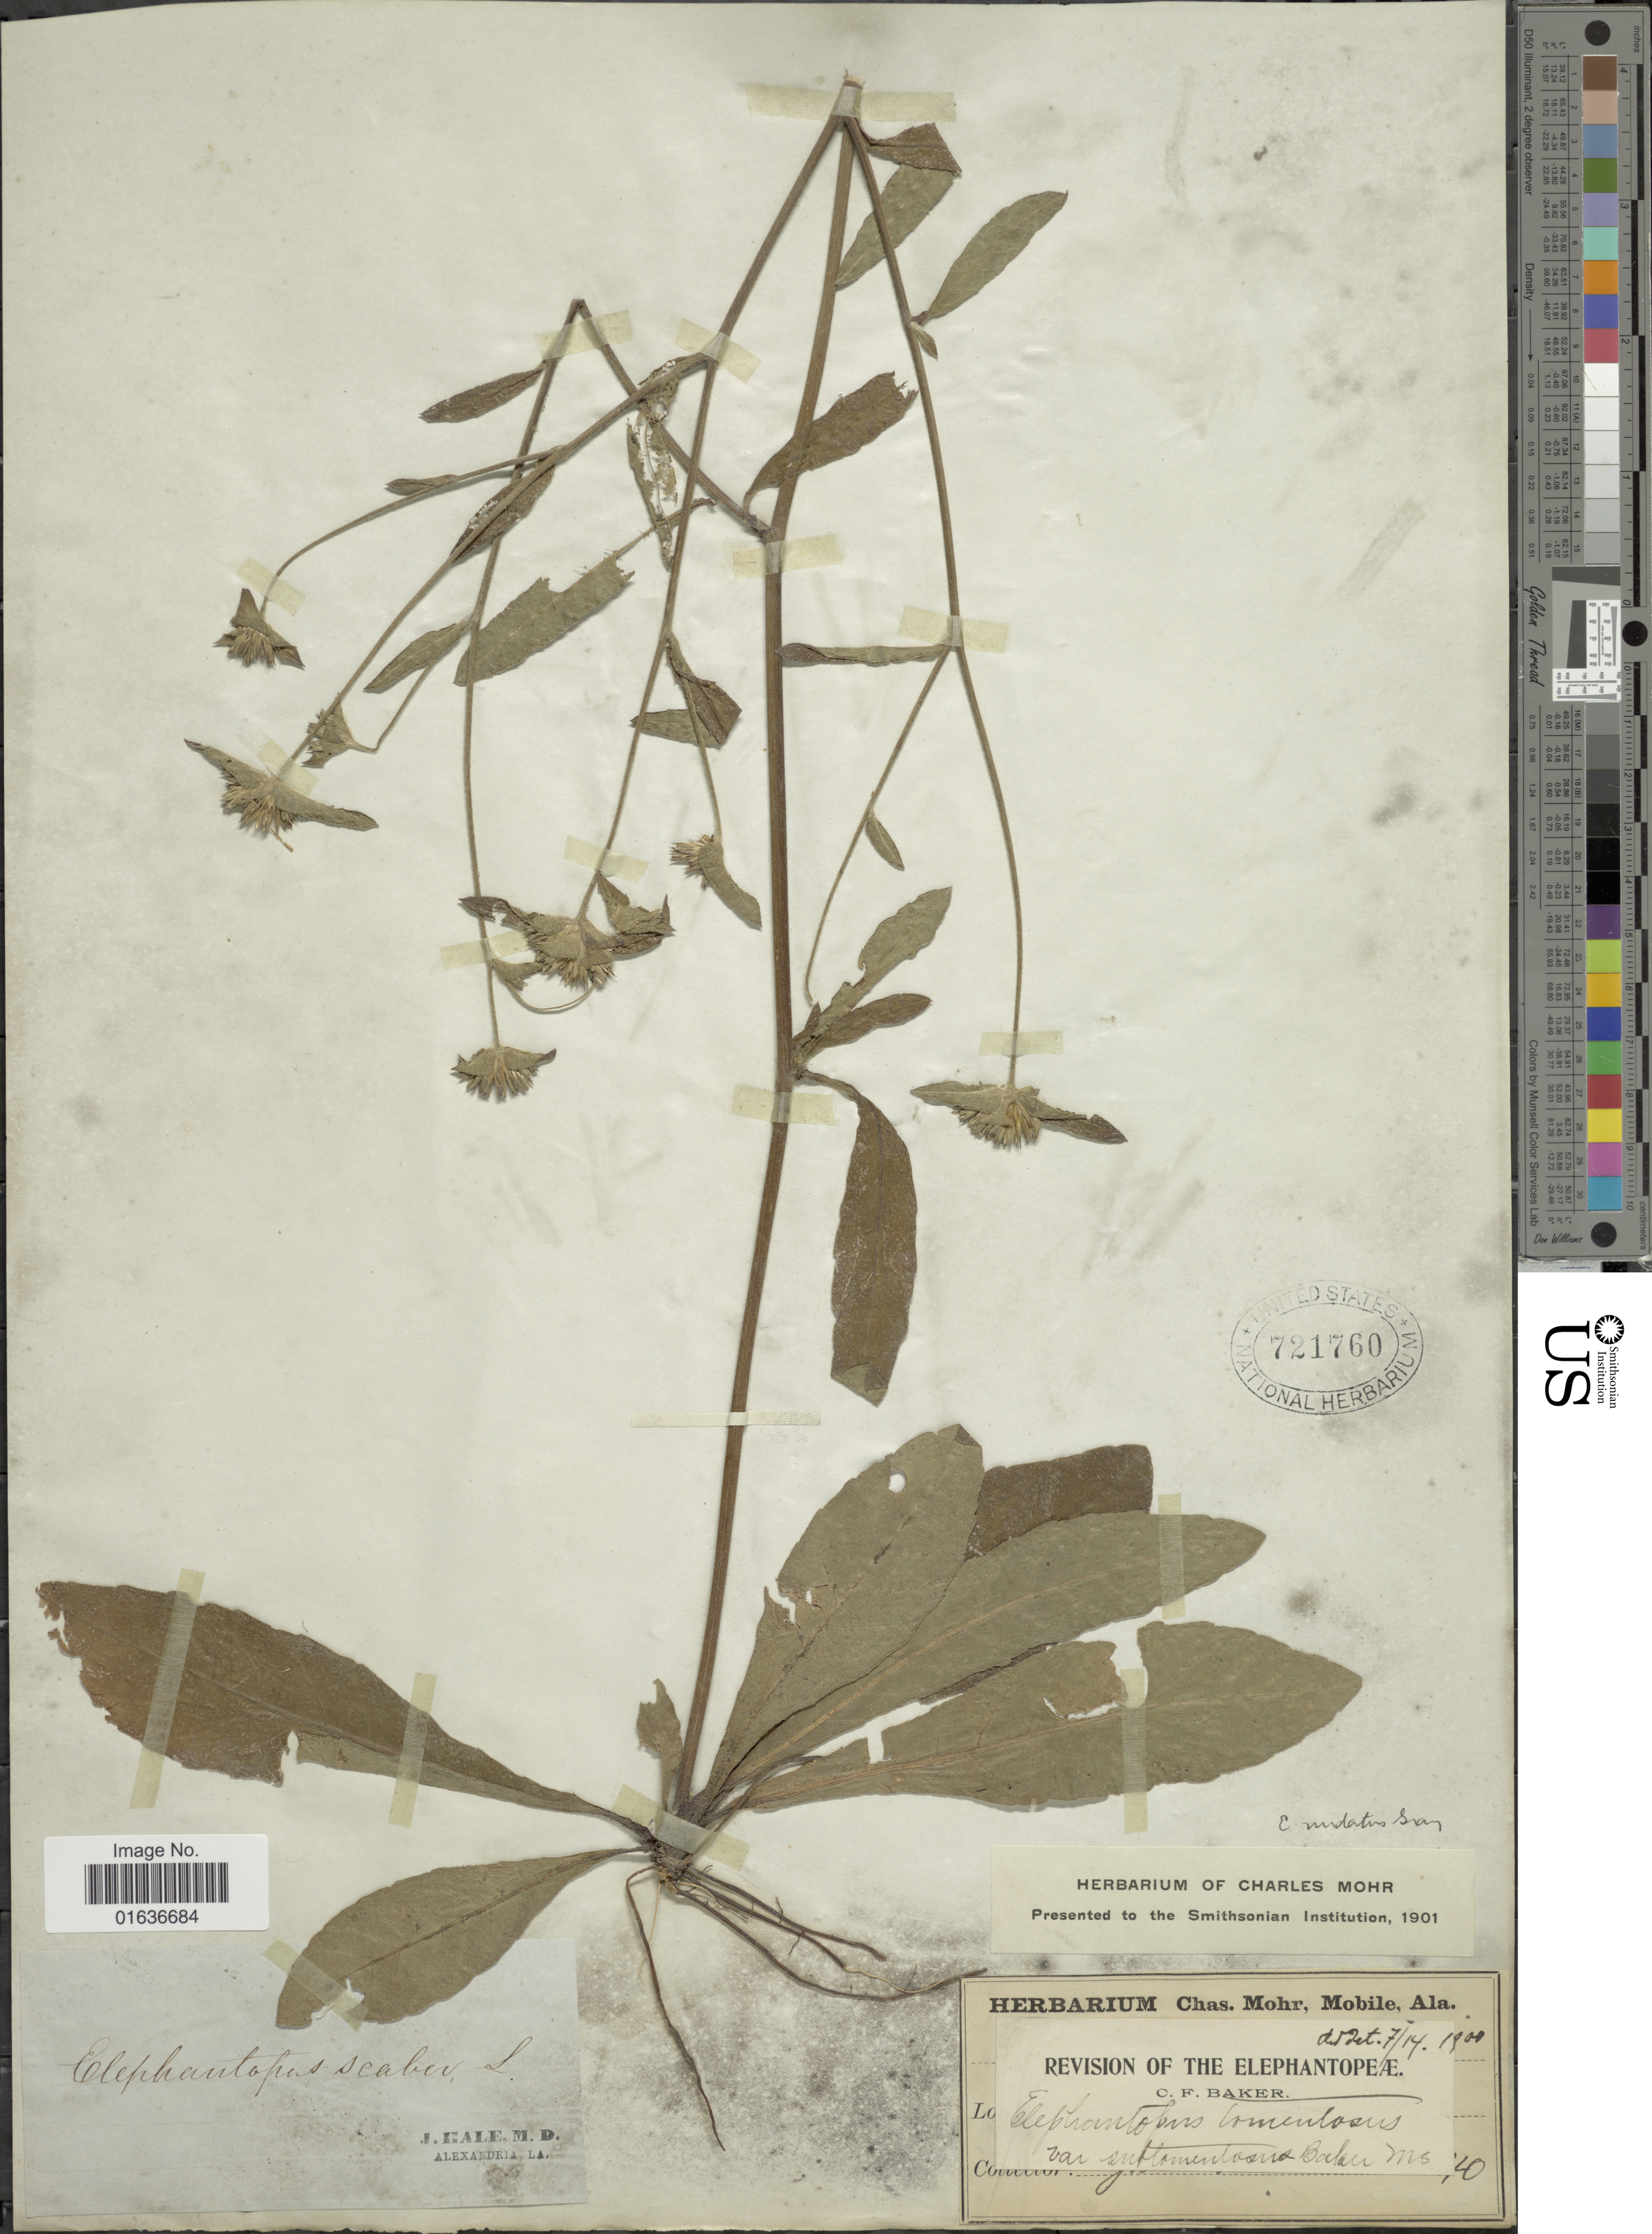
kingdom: Plantae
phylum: Tracheophyta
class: Magnoliopsida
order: Asterales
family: Asteraceae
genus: Elephantopus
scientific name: Elephantopus nudatus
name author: A. Gray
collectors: J. Hale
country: United States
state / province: Louisiana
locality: Alexandria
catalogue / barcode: US 721760